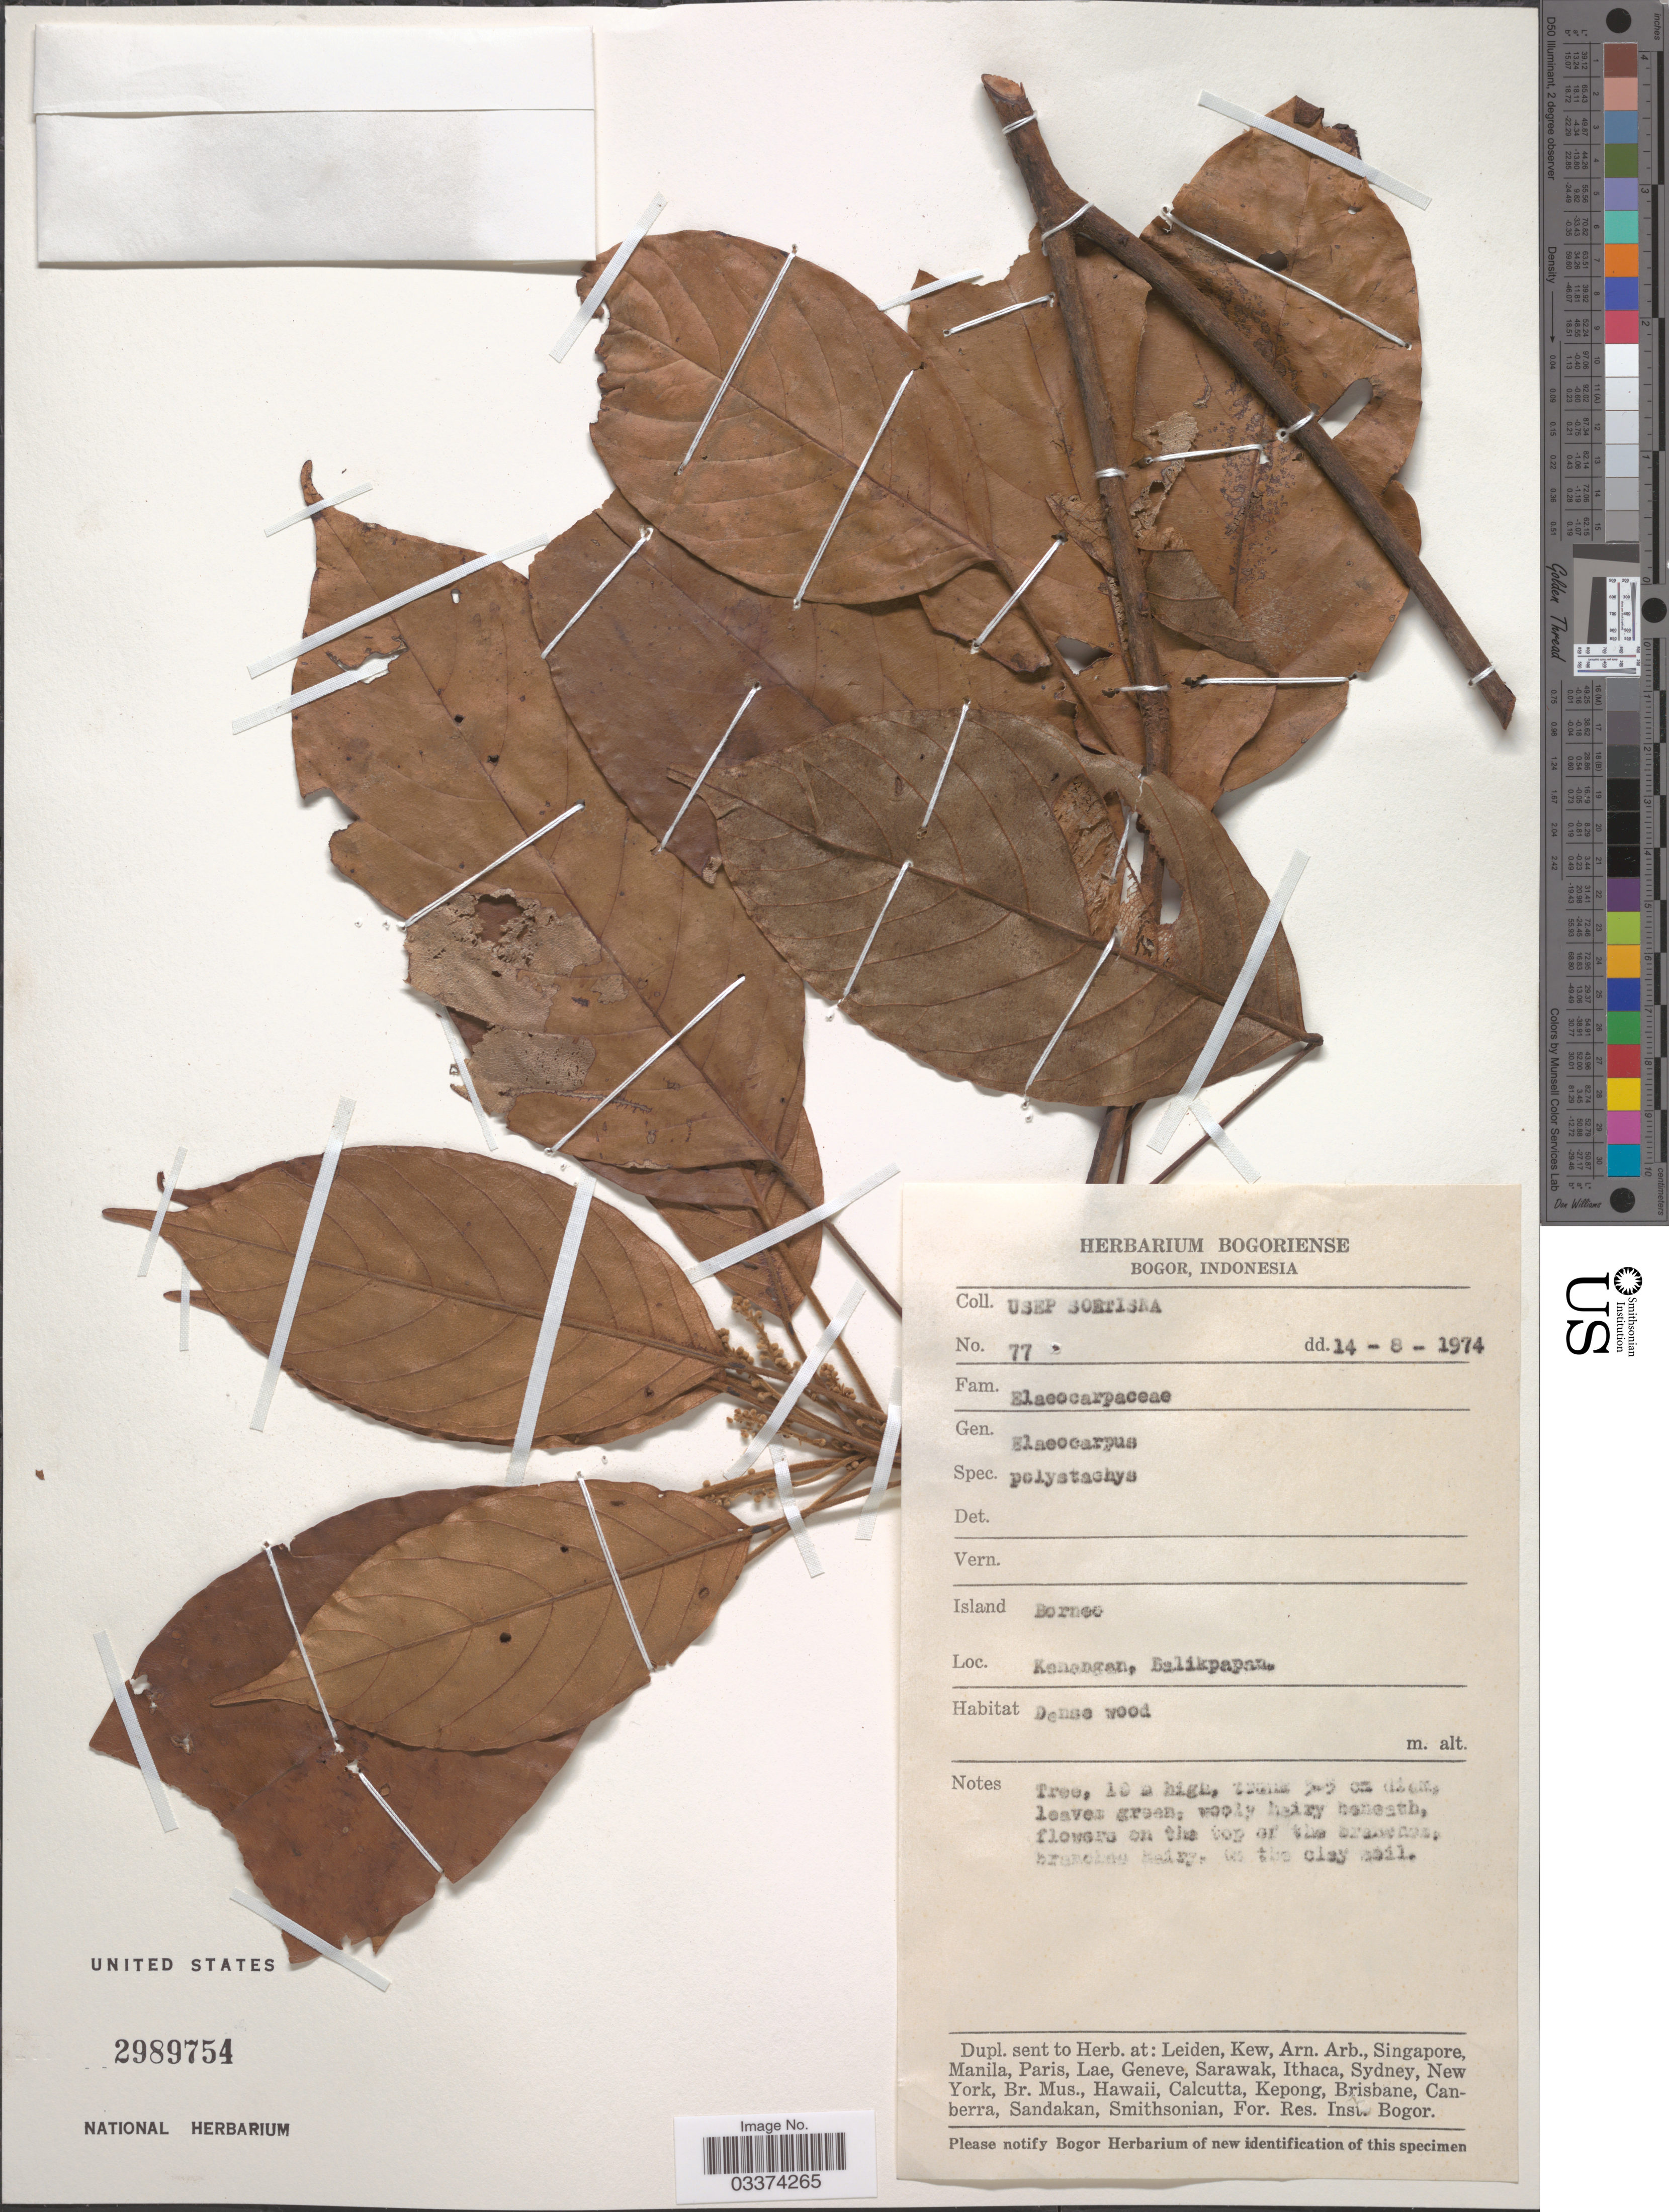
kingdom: Plantae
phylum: Tracheophyta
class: Magnoliopsida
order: Oxalidales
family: Elaeocarpaceae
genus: Elaeocarpus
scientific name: Elaeocarpus clementis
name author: Merr.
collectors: U. Soetisna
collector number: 77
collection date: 1974-08-14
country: Indonesia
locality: Island Borneo. Kanangan, Balikpapan.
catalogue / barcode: US 2989754